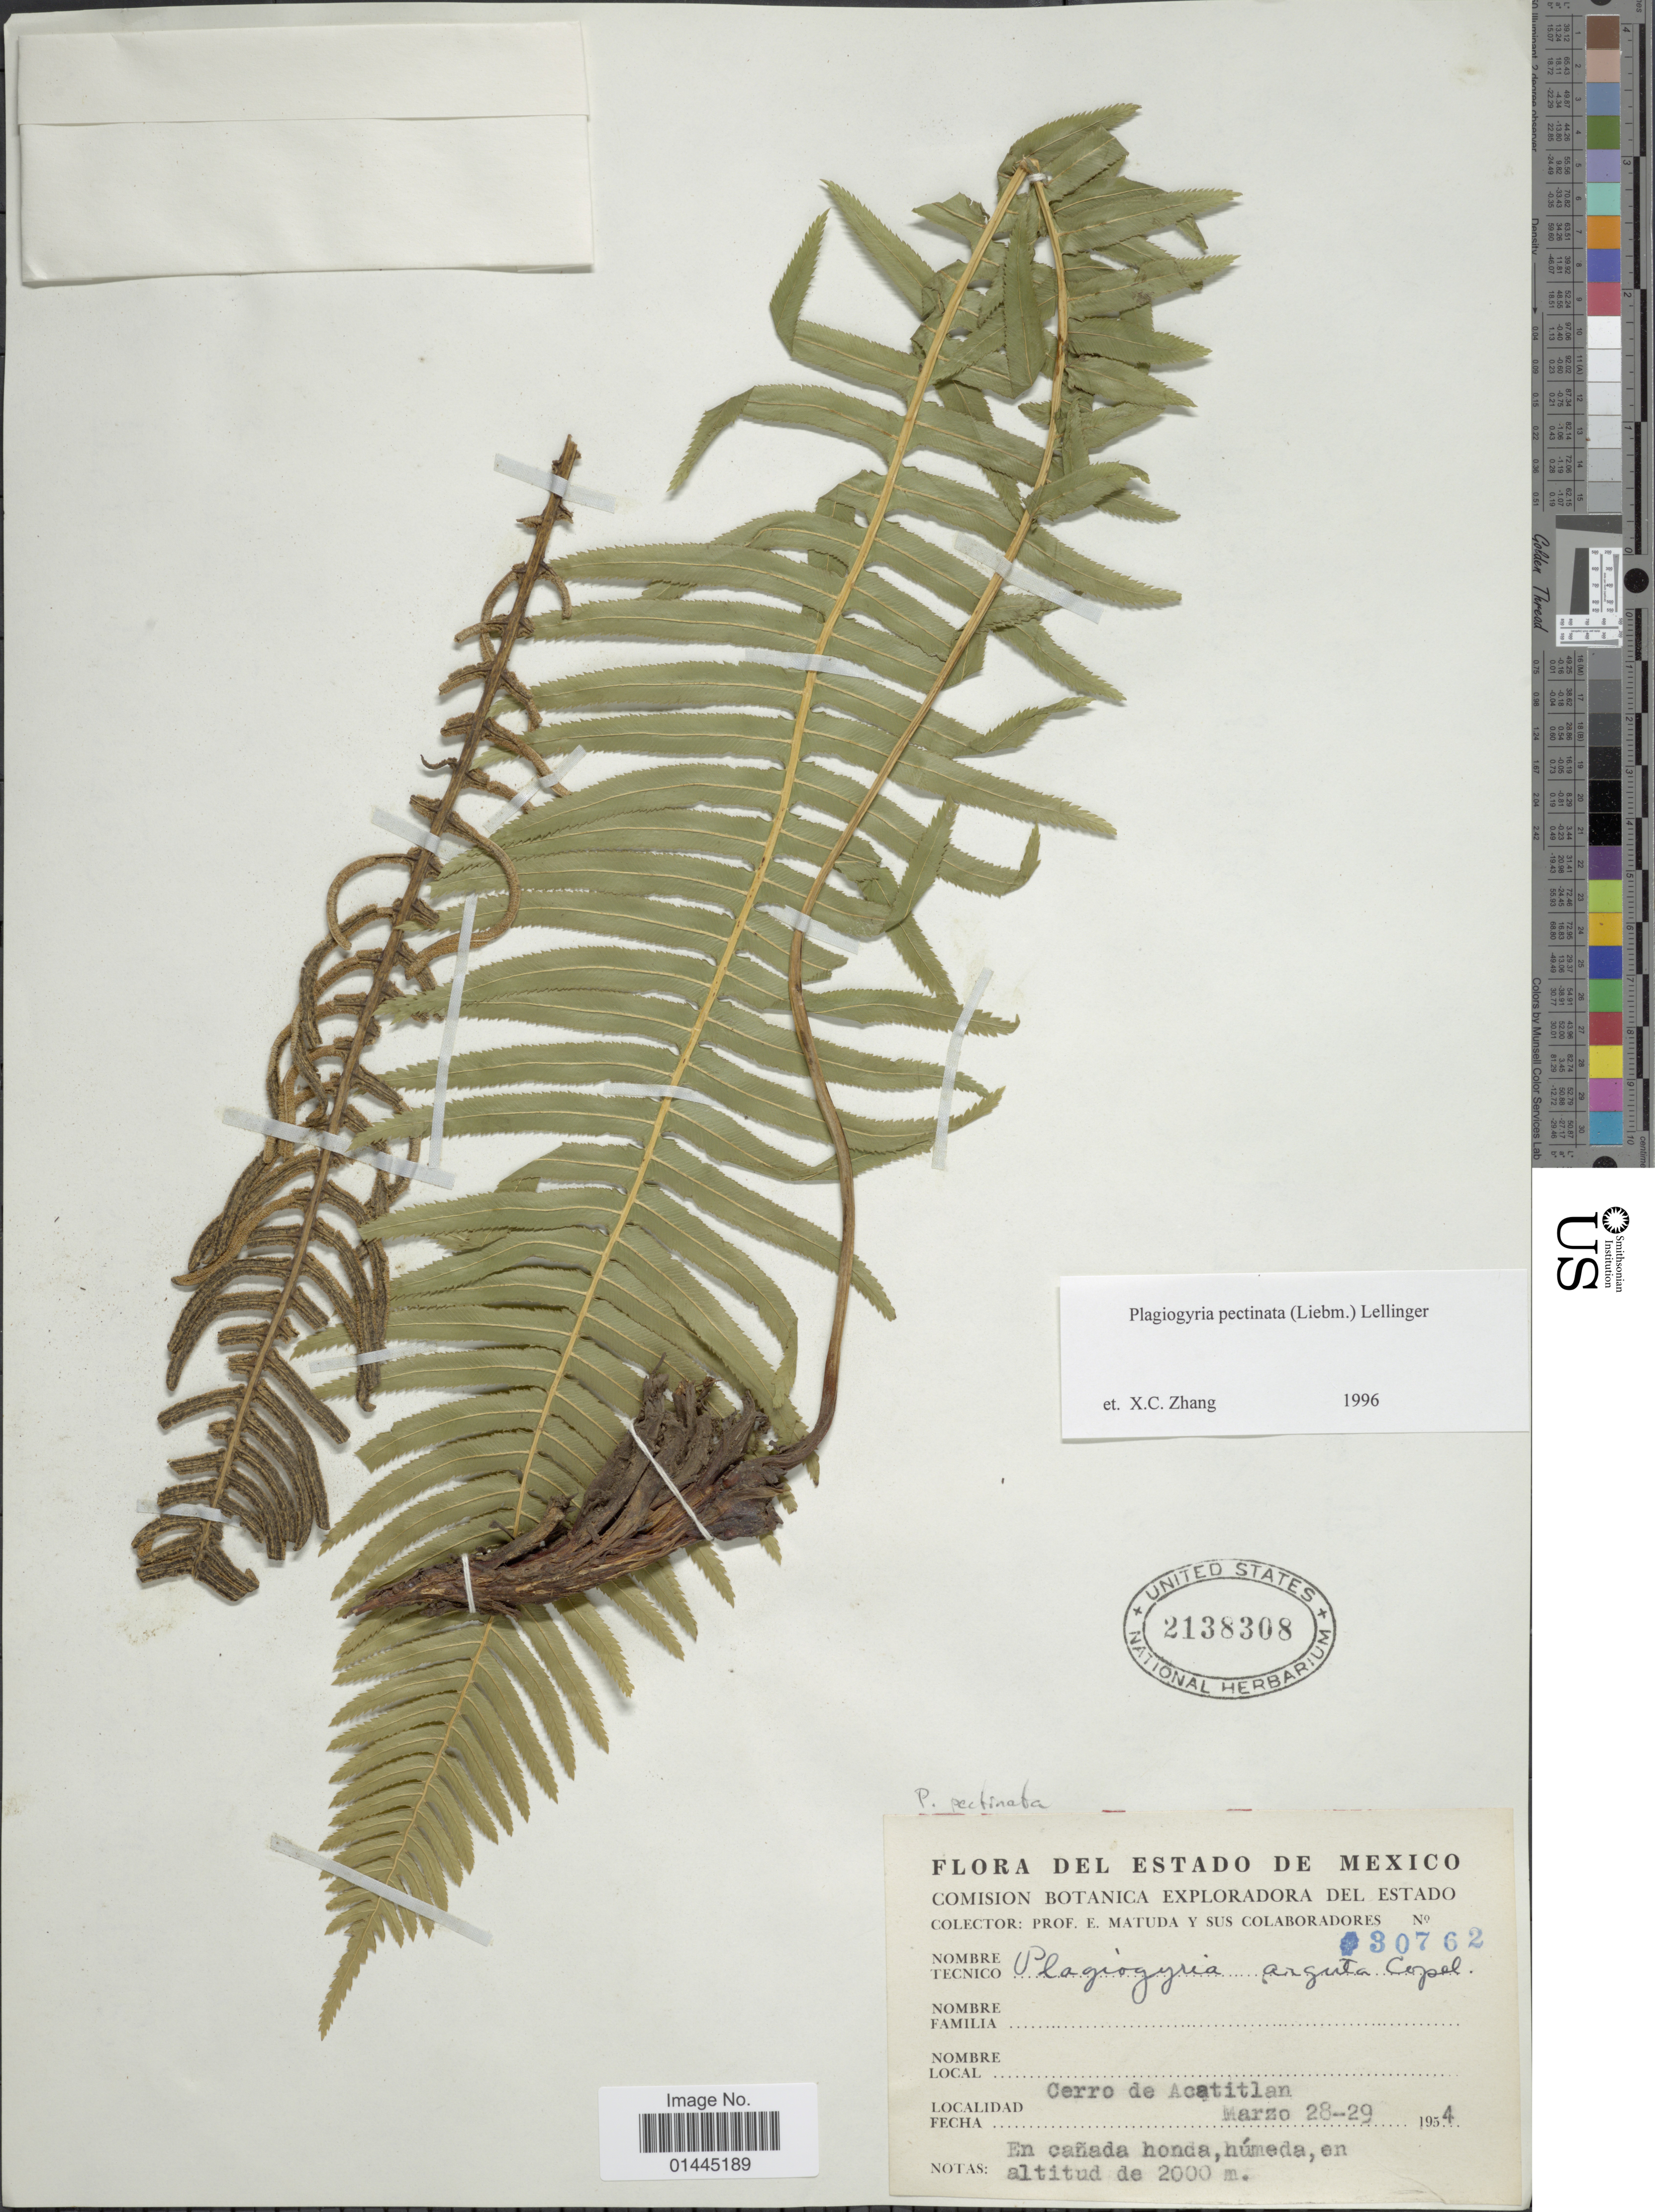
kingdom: Plantae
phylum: Tracheophyta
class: Polypodiopsida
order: Cyatheales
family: Plagiogyriaceae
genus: Plagiogyria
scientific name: Plagiogyria pectinata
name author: (Liebm.) Lellinger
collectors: E. Matuda & et al.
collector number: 30762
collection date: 1954-03-28/1954-03-29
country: Mexico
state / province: México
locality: Cerro de Acatitlan.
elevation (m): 2000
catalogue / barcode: US 2138308